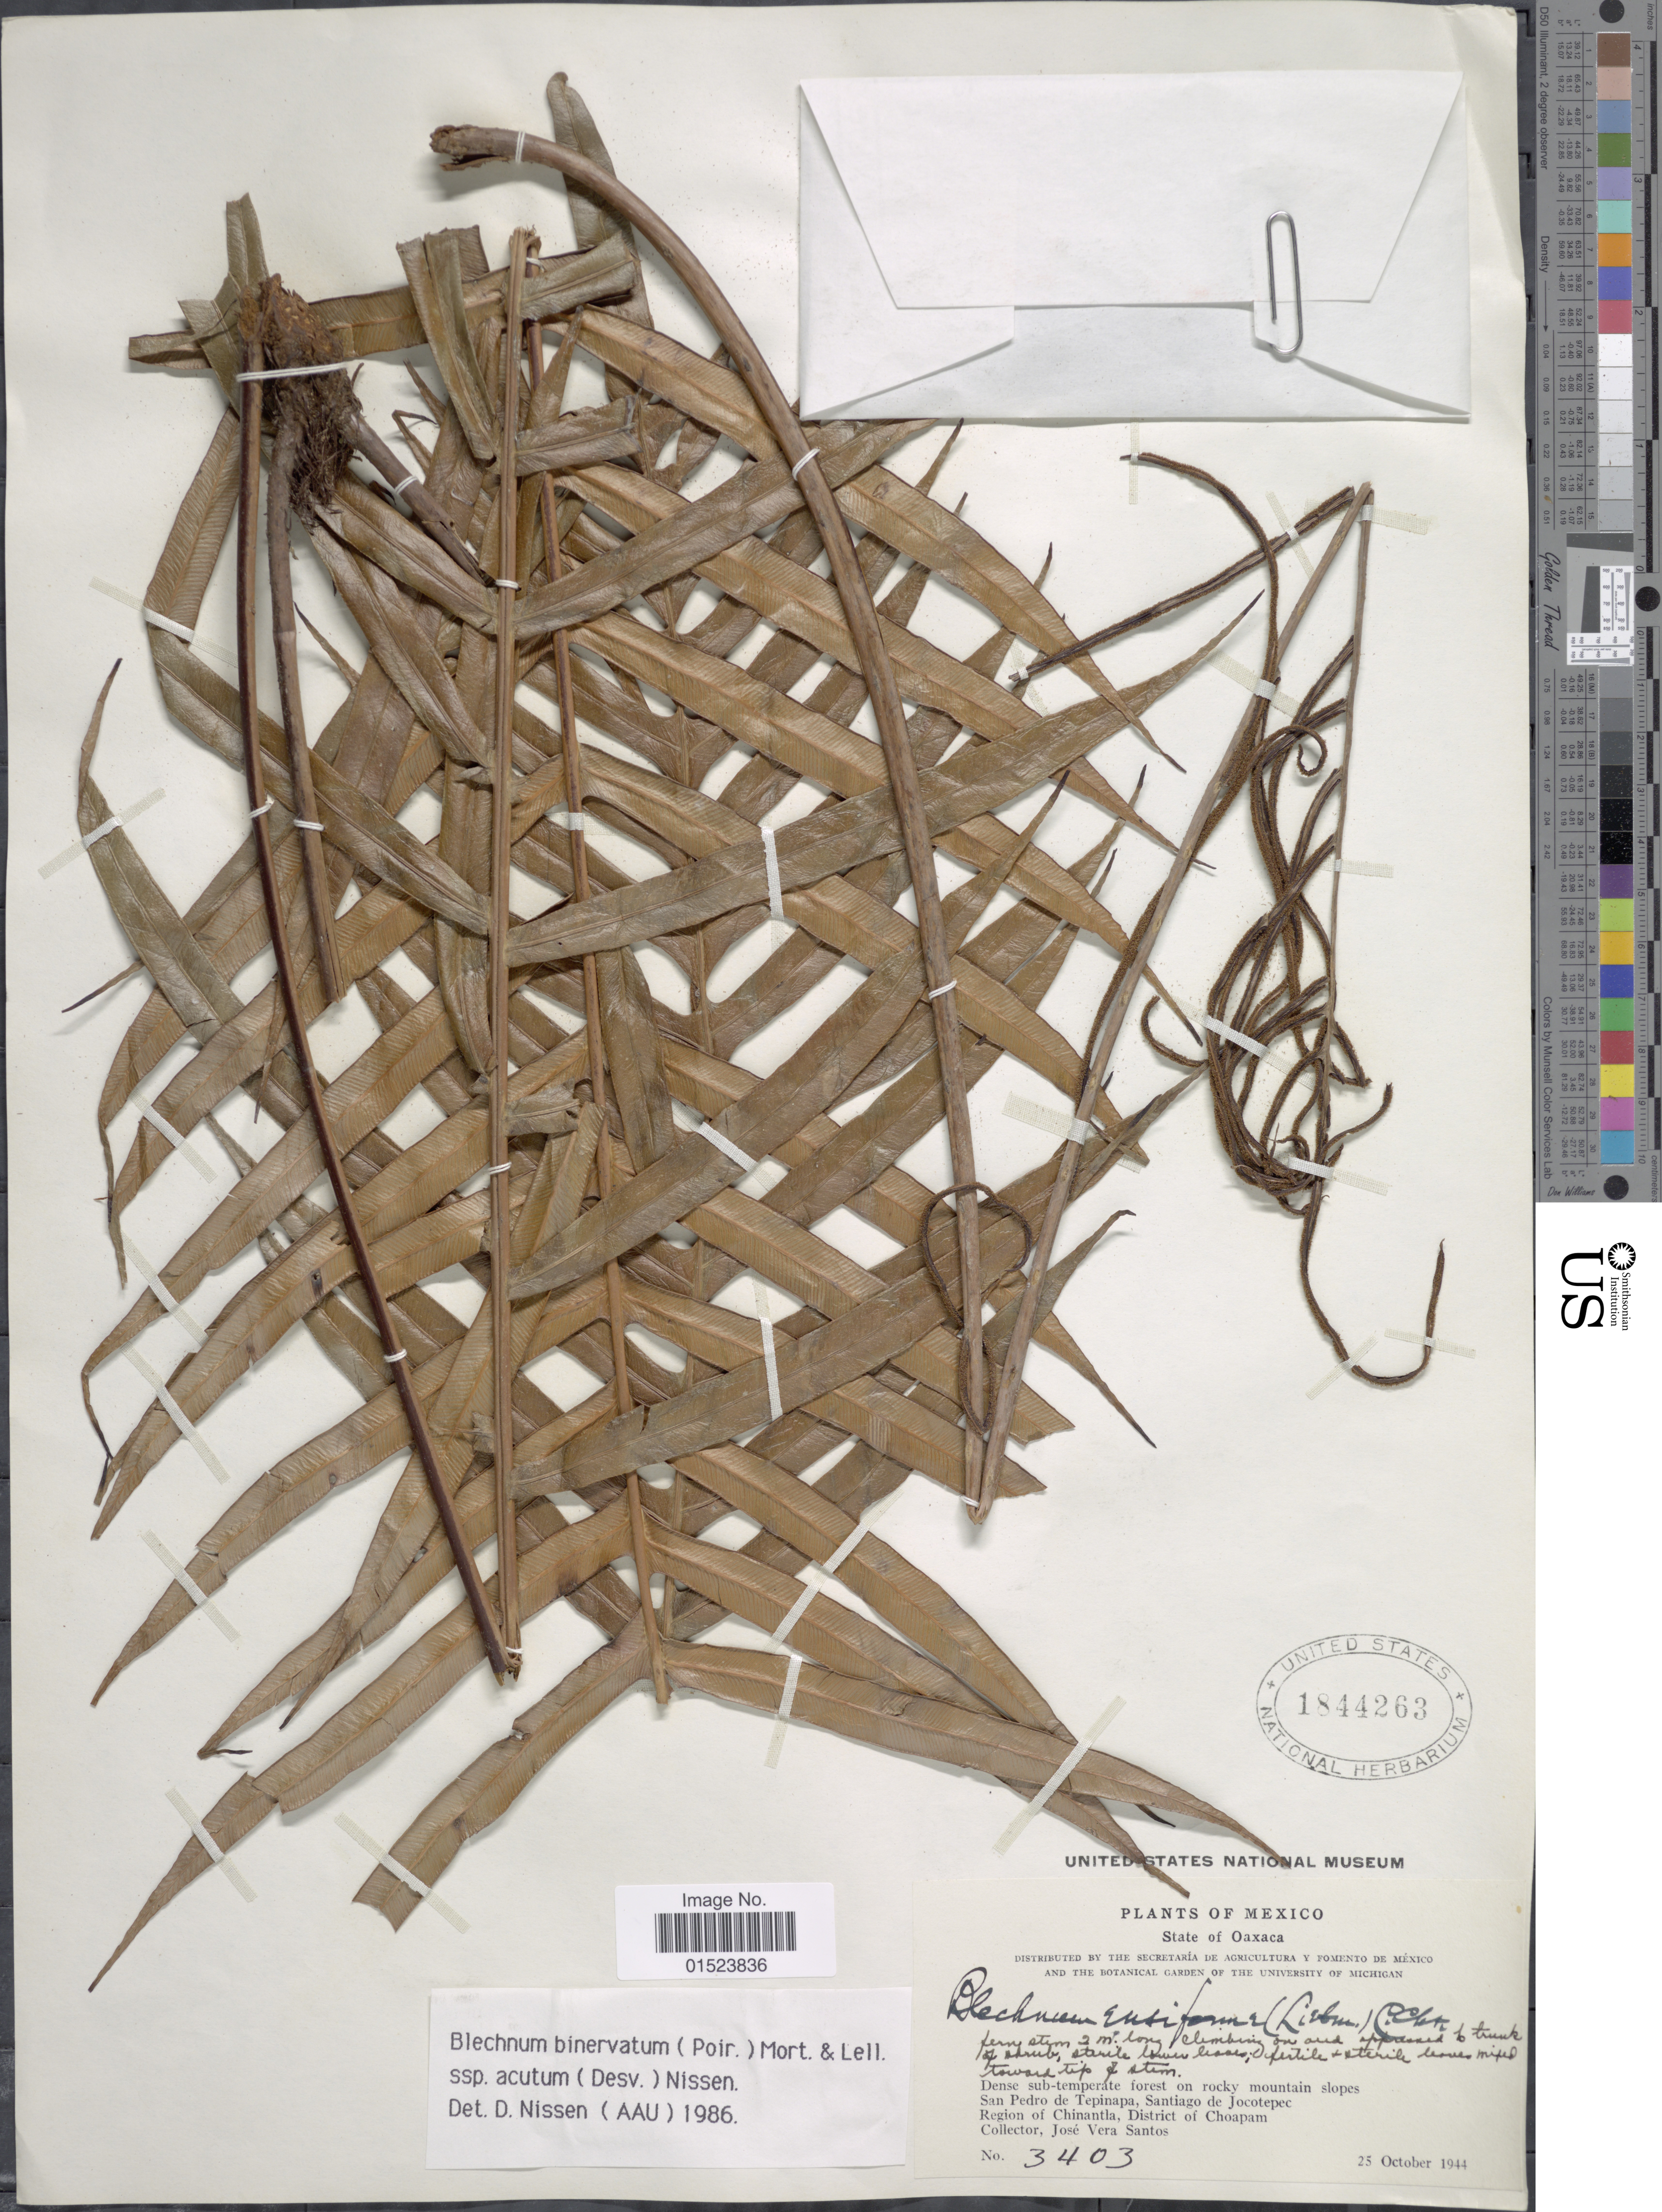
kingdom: Plantae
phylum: Tracheophyta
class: Polypodiopsida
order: Polypodiales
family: Blechnaceae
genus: Blechnum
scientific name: Blechnum ensiforme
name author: (Liebm.) C. Chr.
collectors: J. V. Santos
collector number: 3403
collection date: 1944-10-25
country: Mexico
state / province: Oaxaca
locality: Dense sub-temperate forest on rocky mountain slopes, San Pedro de Tepinapa, Santiago de Jocotepec, Region of Chinantla, District of Choapam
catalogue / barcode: US 1844263